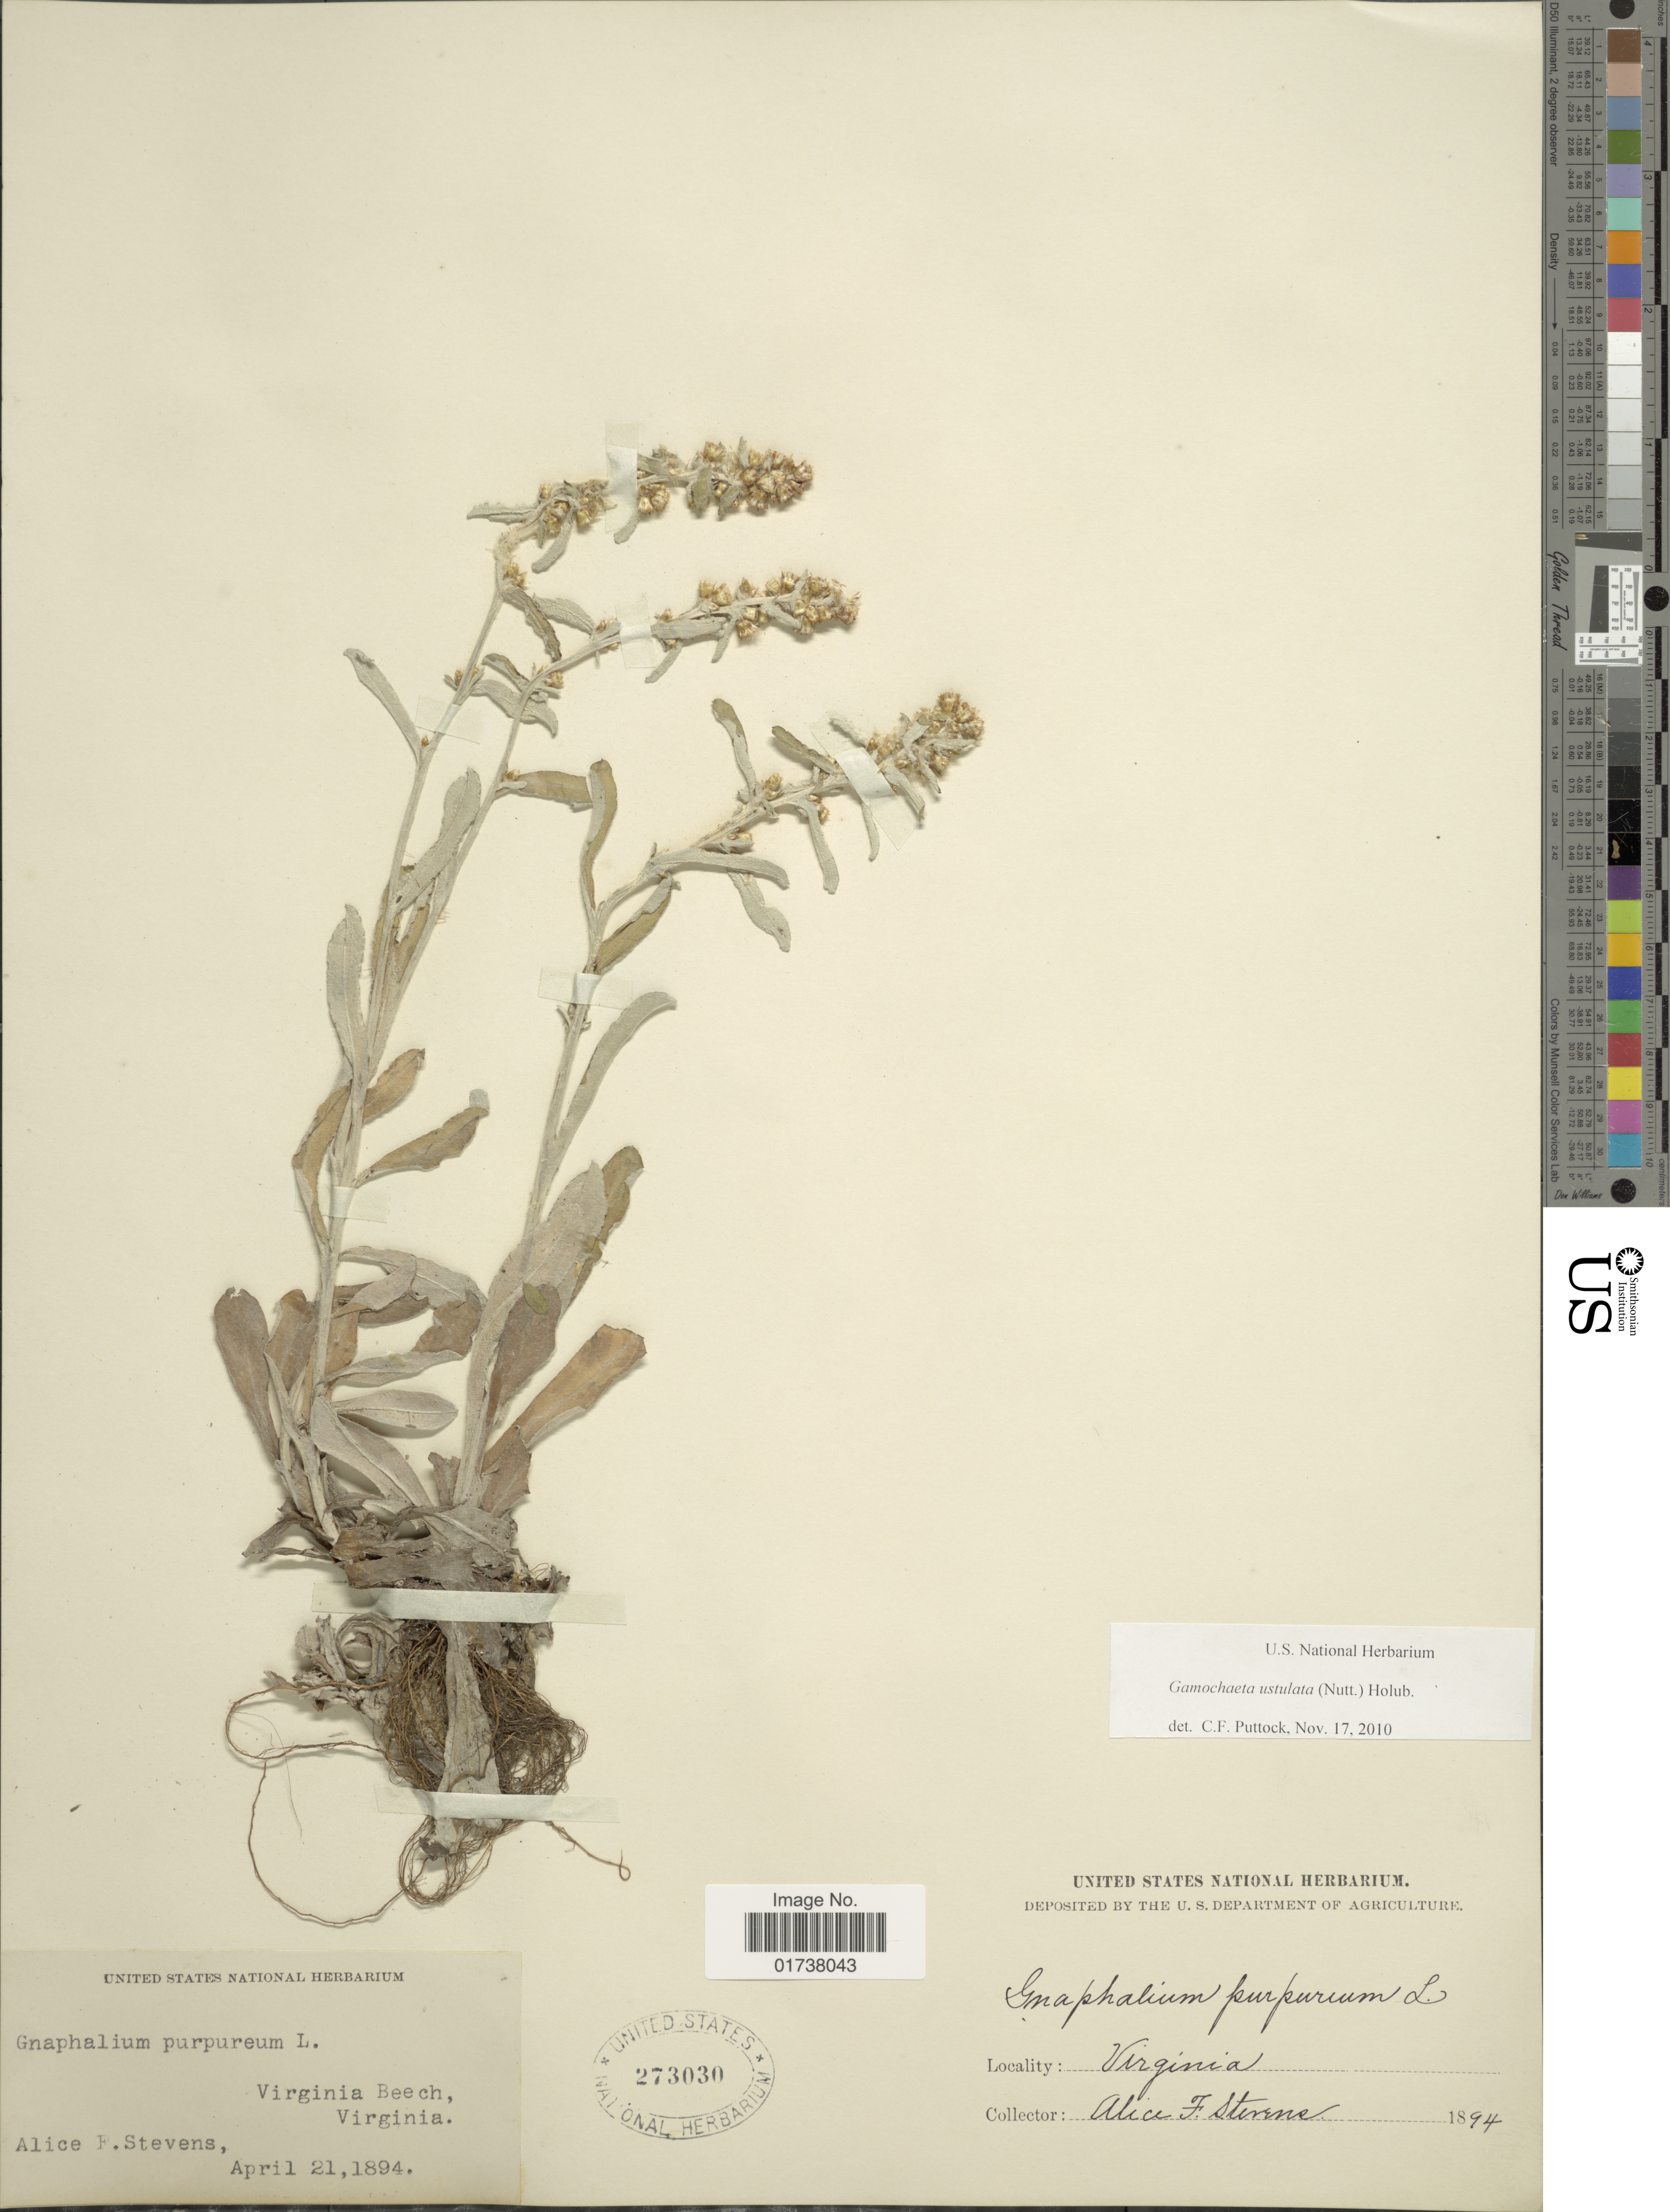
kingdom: Plantae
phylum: Tracheophyta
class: Magnoliopsida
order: Asterales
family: Asteraceae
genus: Gamochaeta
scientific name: Gamochaeta ustulata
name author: (Nutt.) Holub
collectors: A. Stevens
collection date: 1894-04-21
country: United States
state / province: Virginia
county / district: City of Virginia Beach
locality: Virginia Beach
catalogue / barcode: US 273030